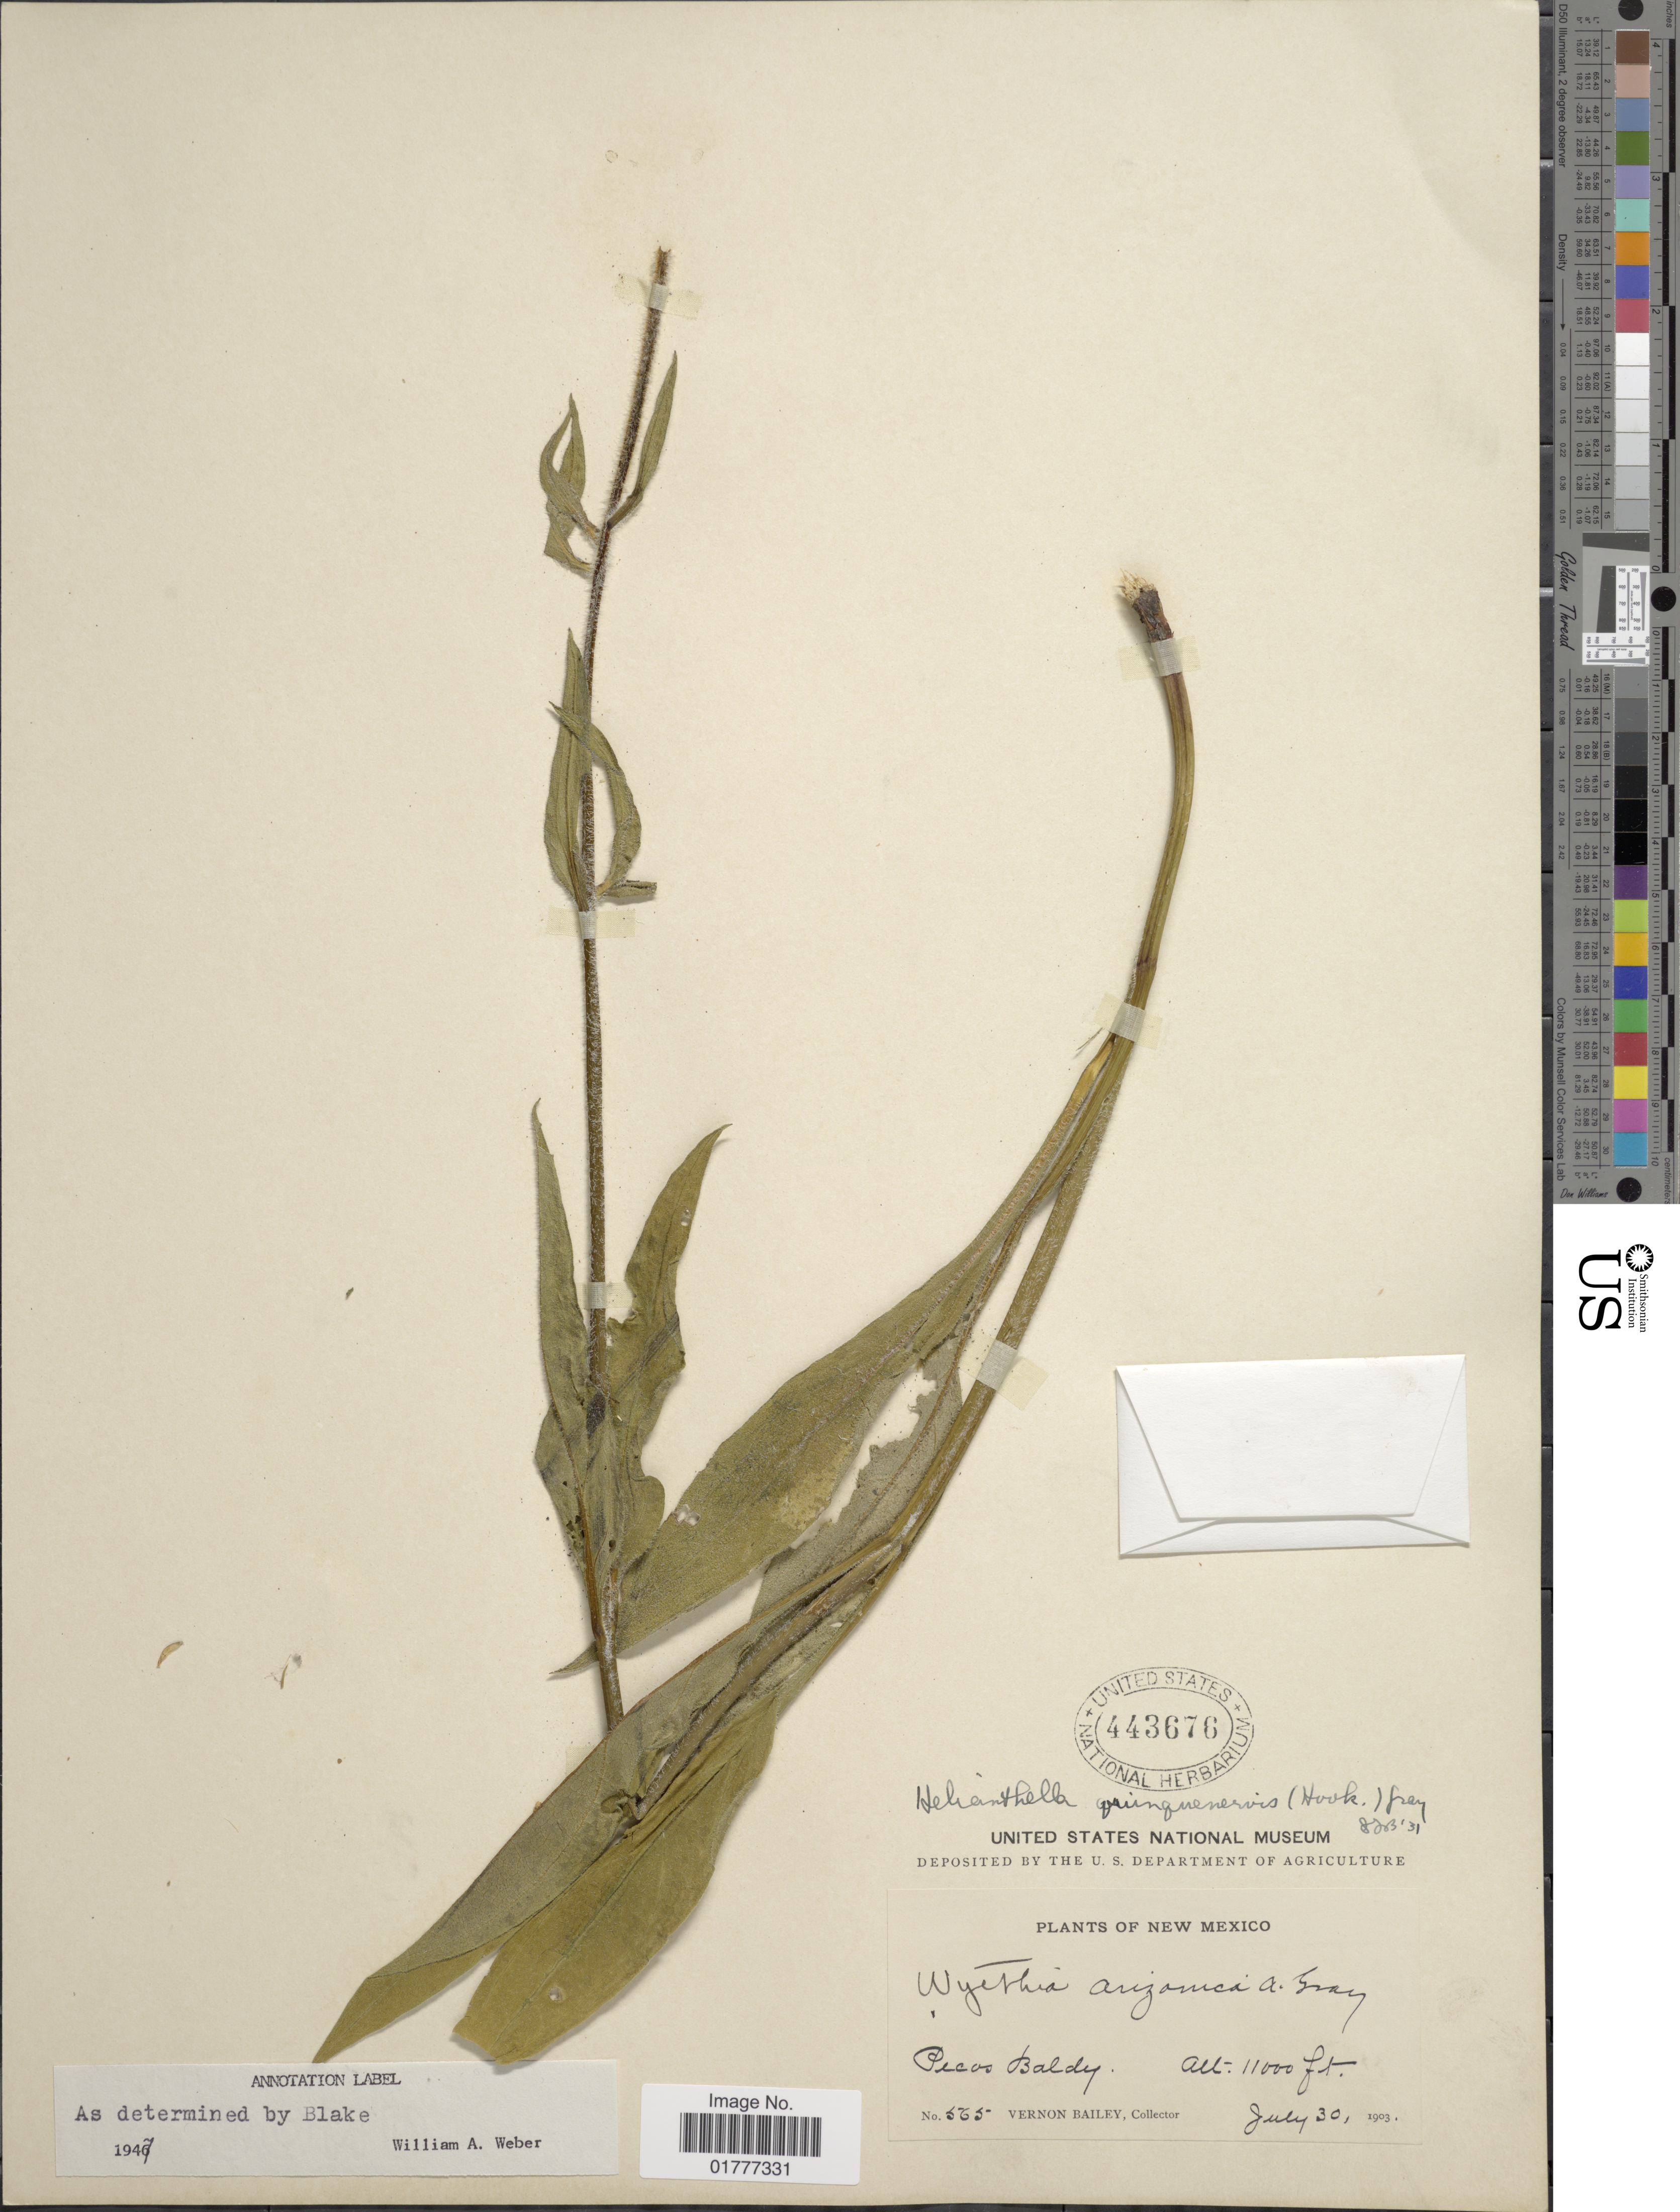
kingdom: Plantae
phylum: Tracheophyta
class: Magnoliopsida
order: Asterales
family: Asteraceae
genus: Helianthella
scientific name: Helianthella quinquenervis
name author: (Hook.) A. Gray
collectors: V. O. Bailey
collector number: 565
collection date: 1903-07-30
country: United States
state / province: New Mexico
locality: Pecos Baldey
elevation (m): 3353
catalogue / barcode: US 443676